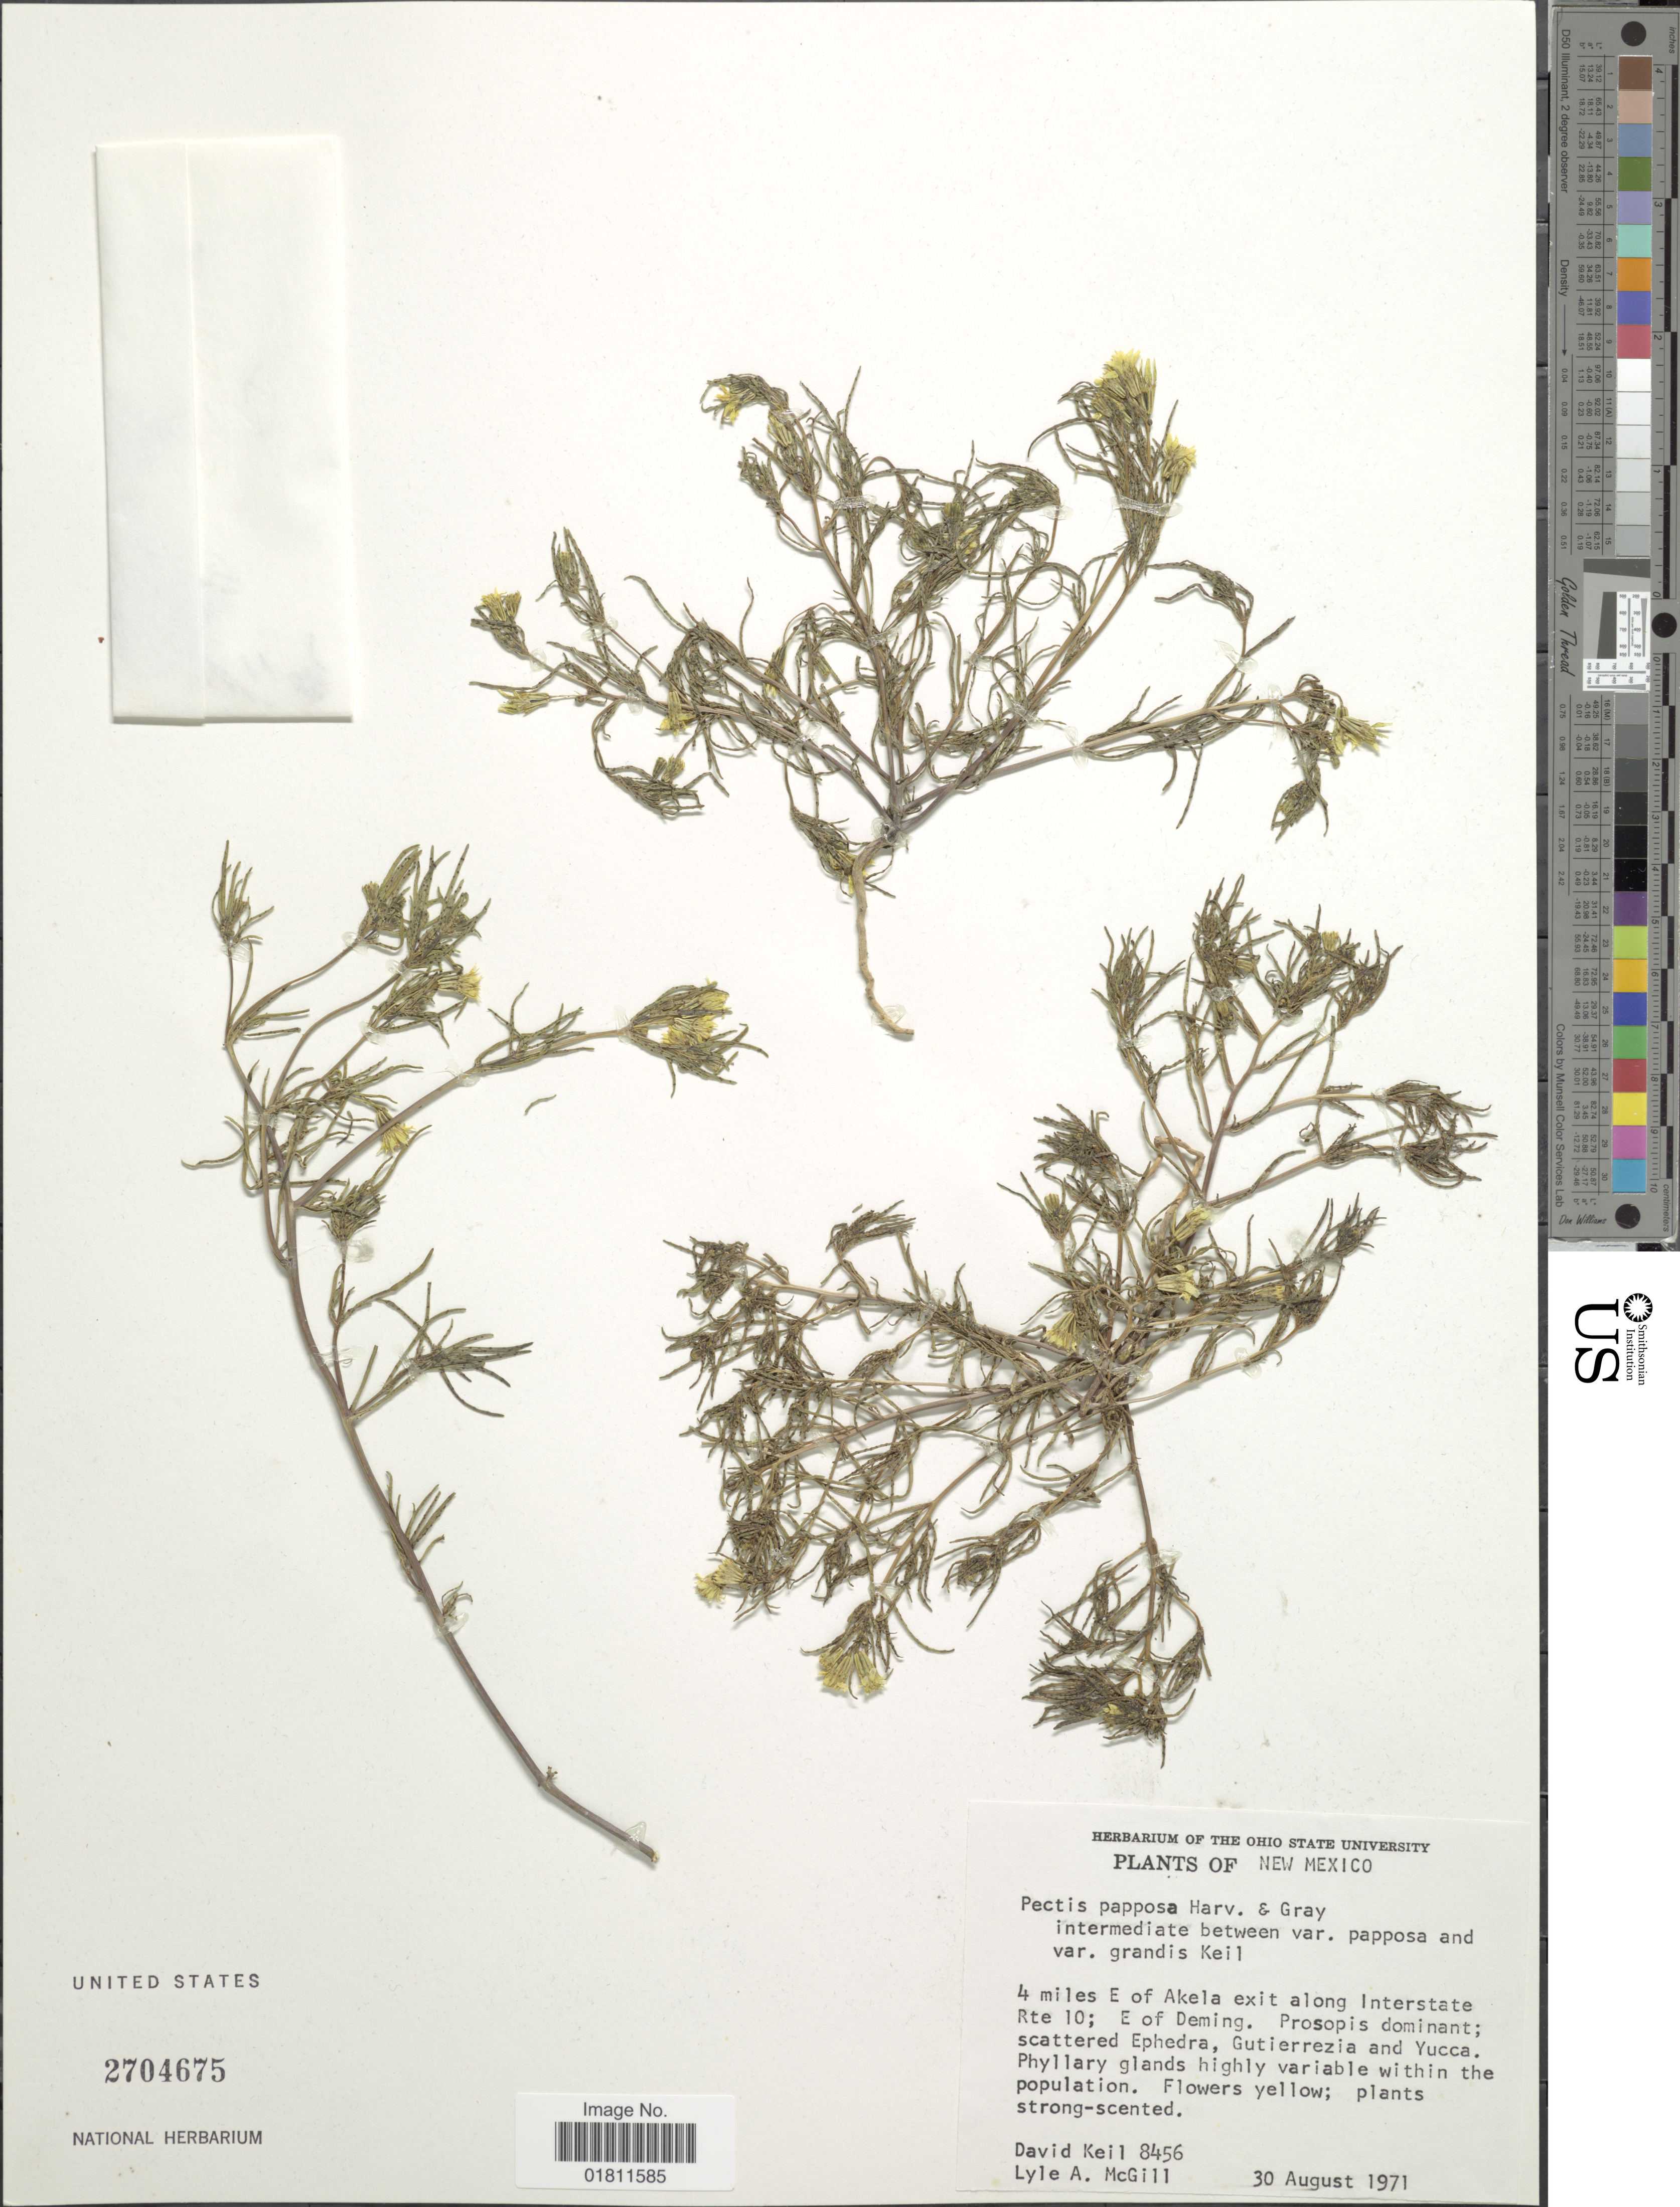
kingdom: Plantae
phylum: Tracheophyta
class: Magnoliopsida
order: Asterales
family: Asteraceae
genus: Pectis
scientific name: Pectis papposa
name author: Harv. & A. Gray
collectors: D. J. Keil & L. McGill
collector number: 8456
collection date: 1971-08-30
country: United States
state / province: New Mexico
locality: New Mexico. 4 miles E of Akela exit along Interstate Rte 10; E of Deming.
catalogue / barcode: US 2704675